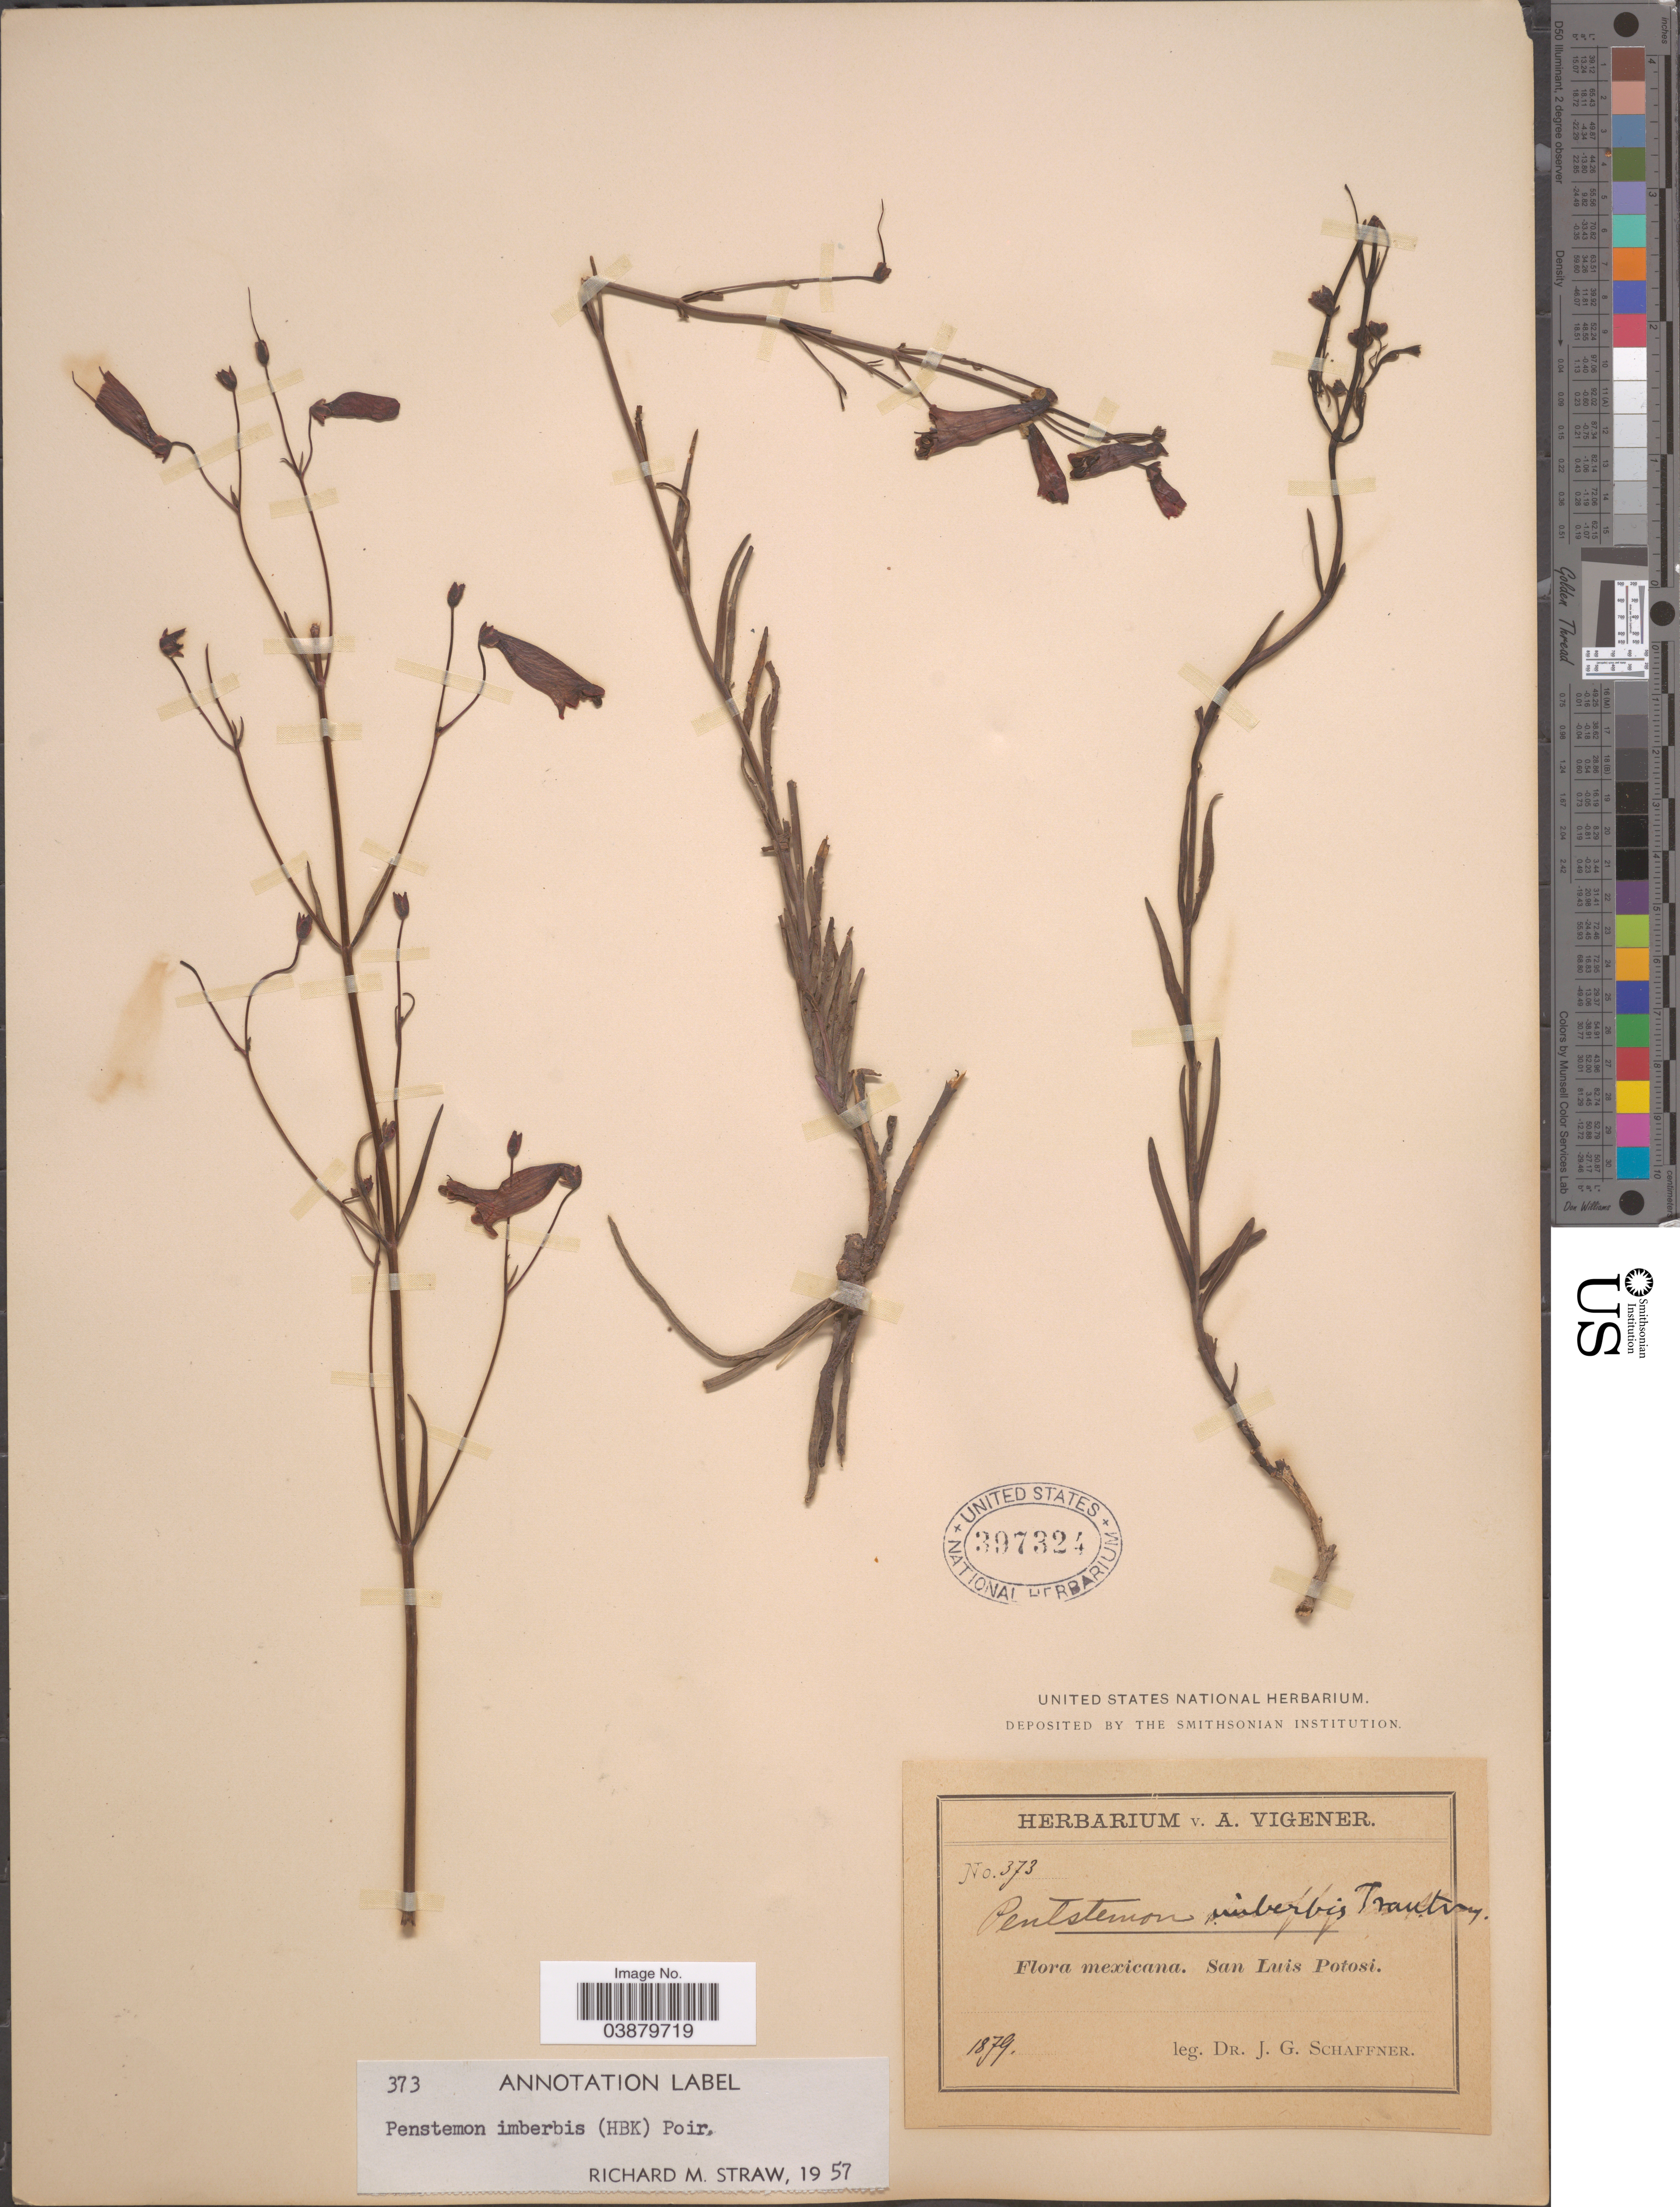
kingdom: Plantae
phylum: Tracheophyta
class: Magnoliopsida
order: Lamiales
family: Plantaginaceae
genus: Penstemon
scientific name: Penstemon imberbis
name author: (Kunth) Trautv.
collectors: J. G. Schaffner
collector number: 373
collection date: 1879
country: Mexico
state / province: San Luis Potosí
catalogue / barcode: US 397324